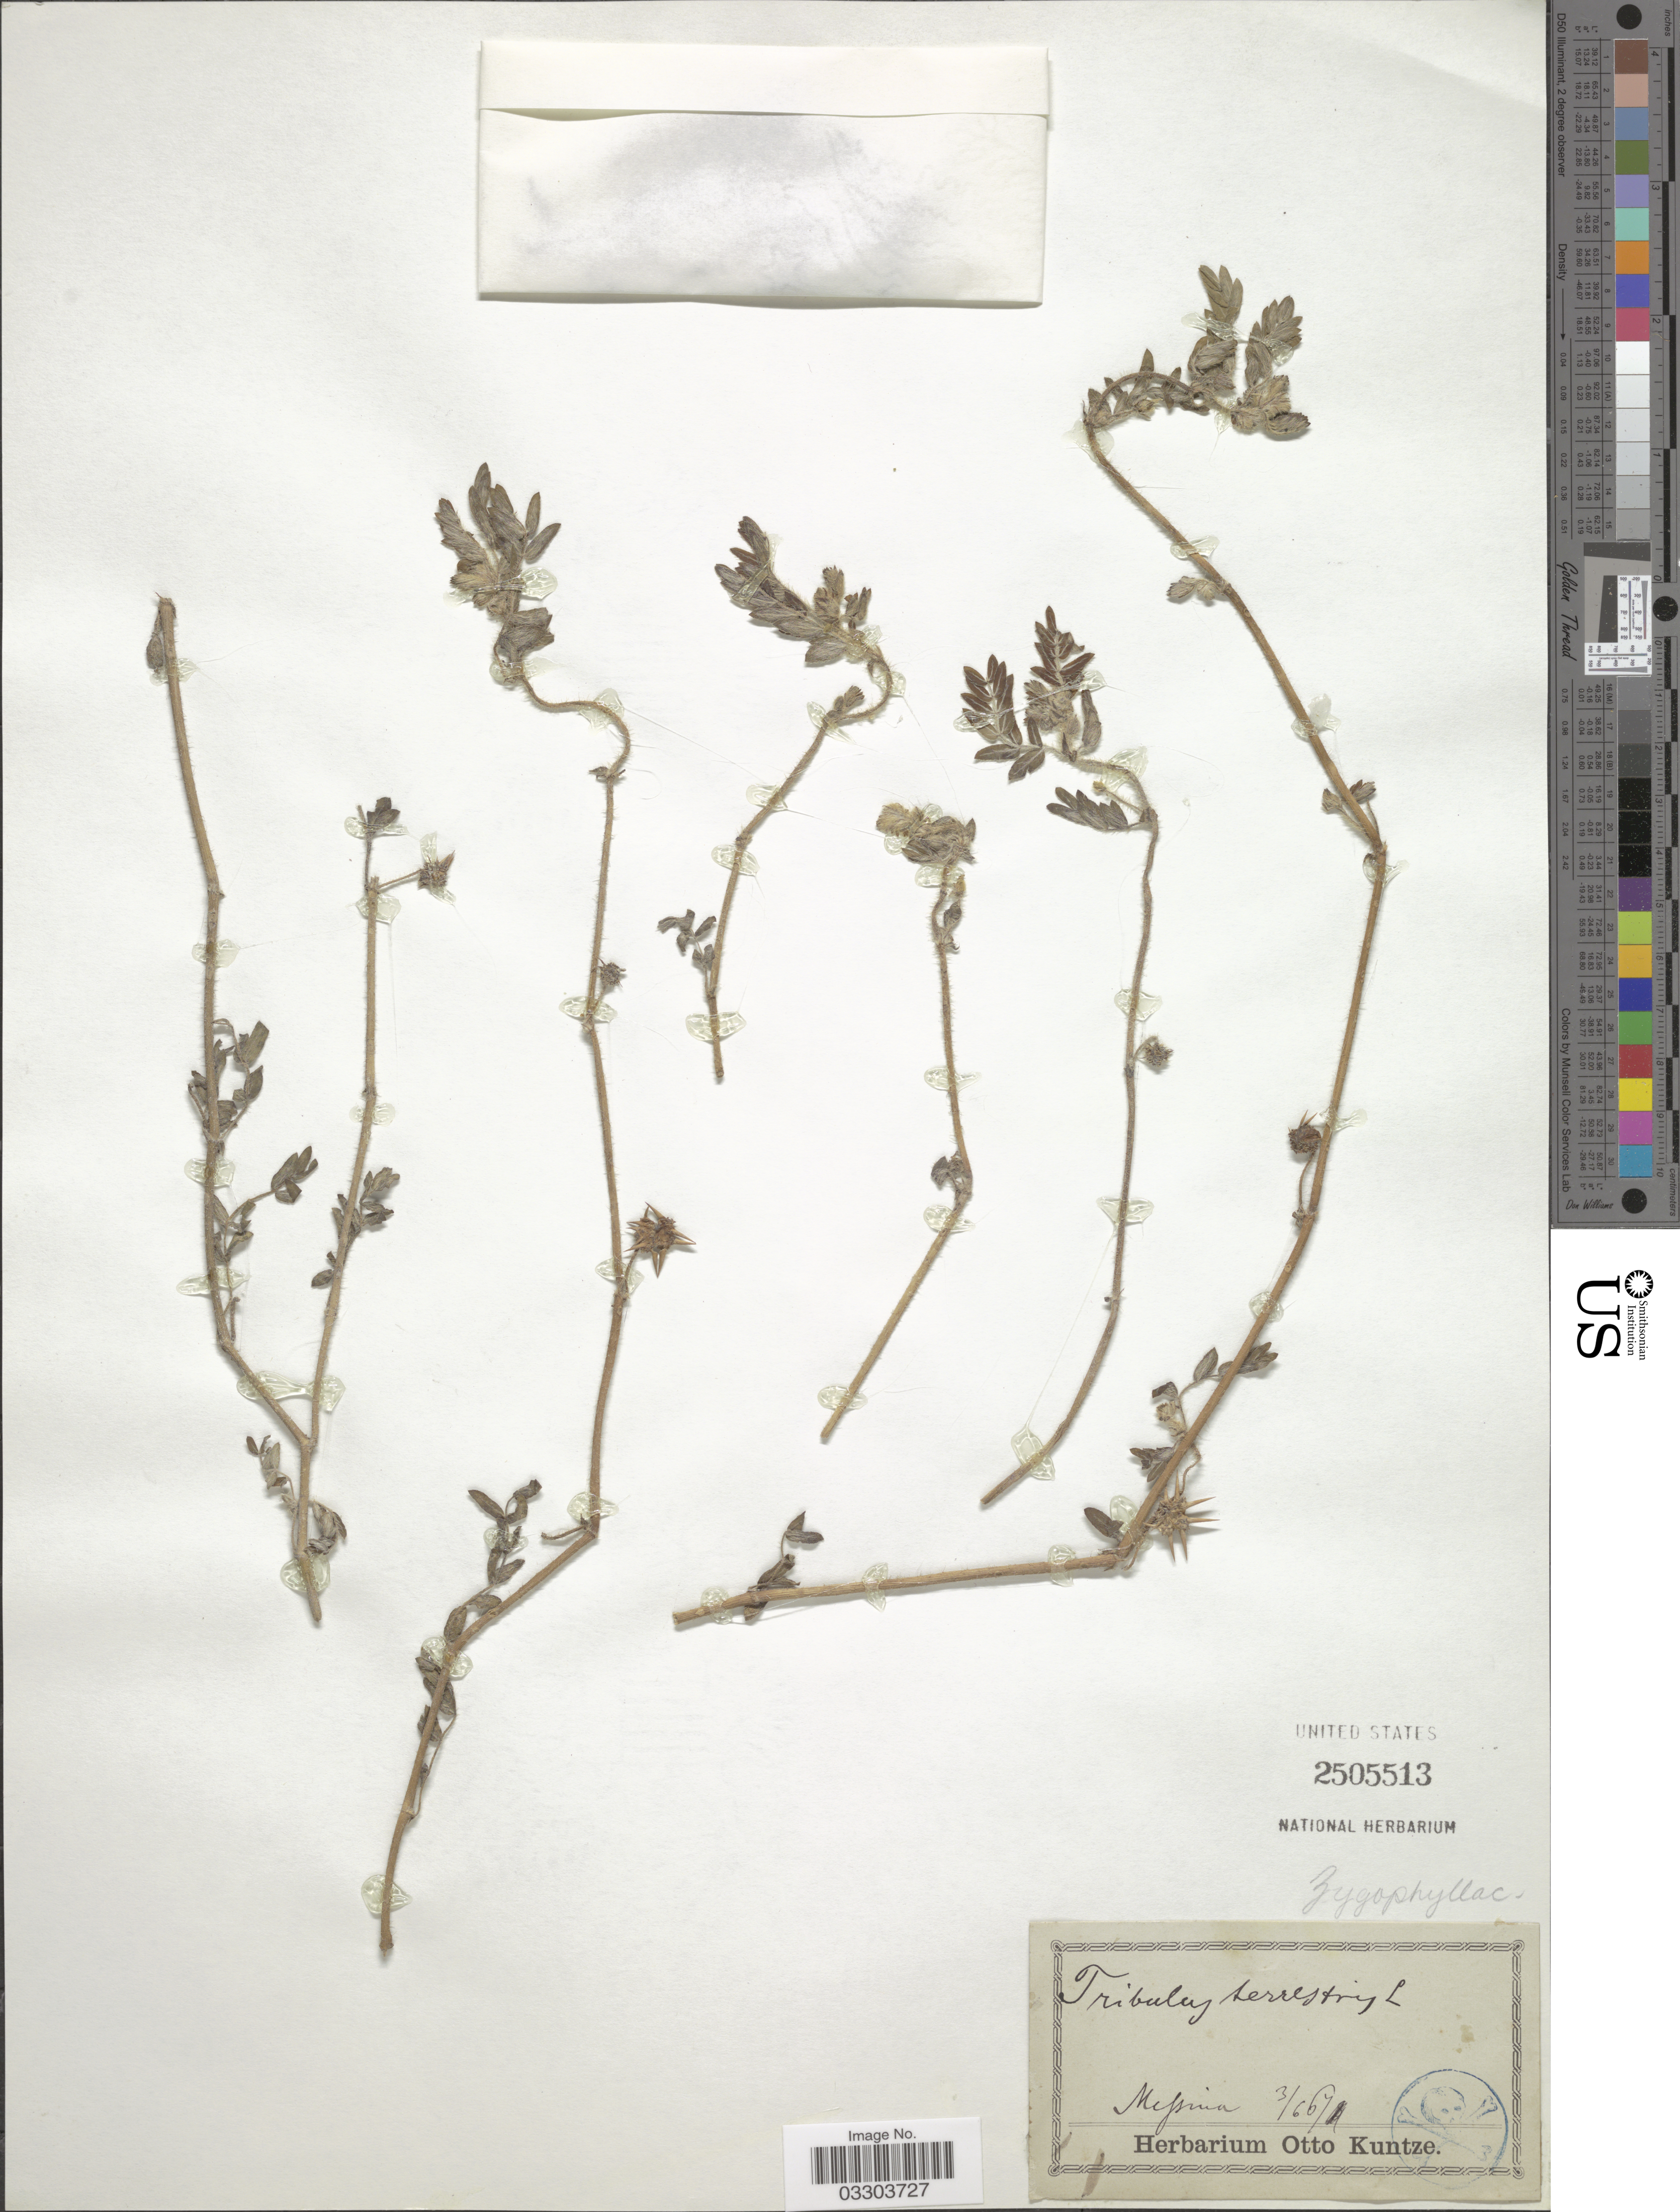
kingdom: Plantae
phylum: Tracheophyta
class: Magnoliopsida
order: Zygophyllales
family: Zygophyllaceae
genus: Tribulus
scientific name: Tribulus terrestris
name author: L.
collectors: ex herb. Otto Kuntze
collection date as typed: Transcribed d/m/y: 3/6/67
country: Italy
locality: Messina.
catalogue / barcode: US 2505513